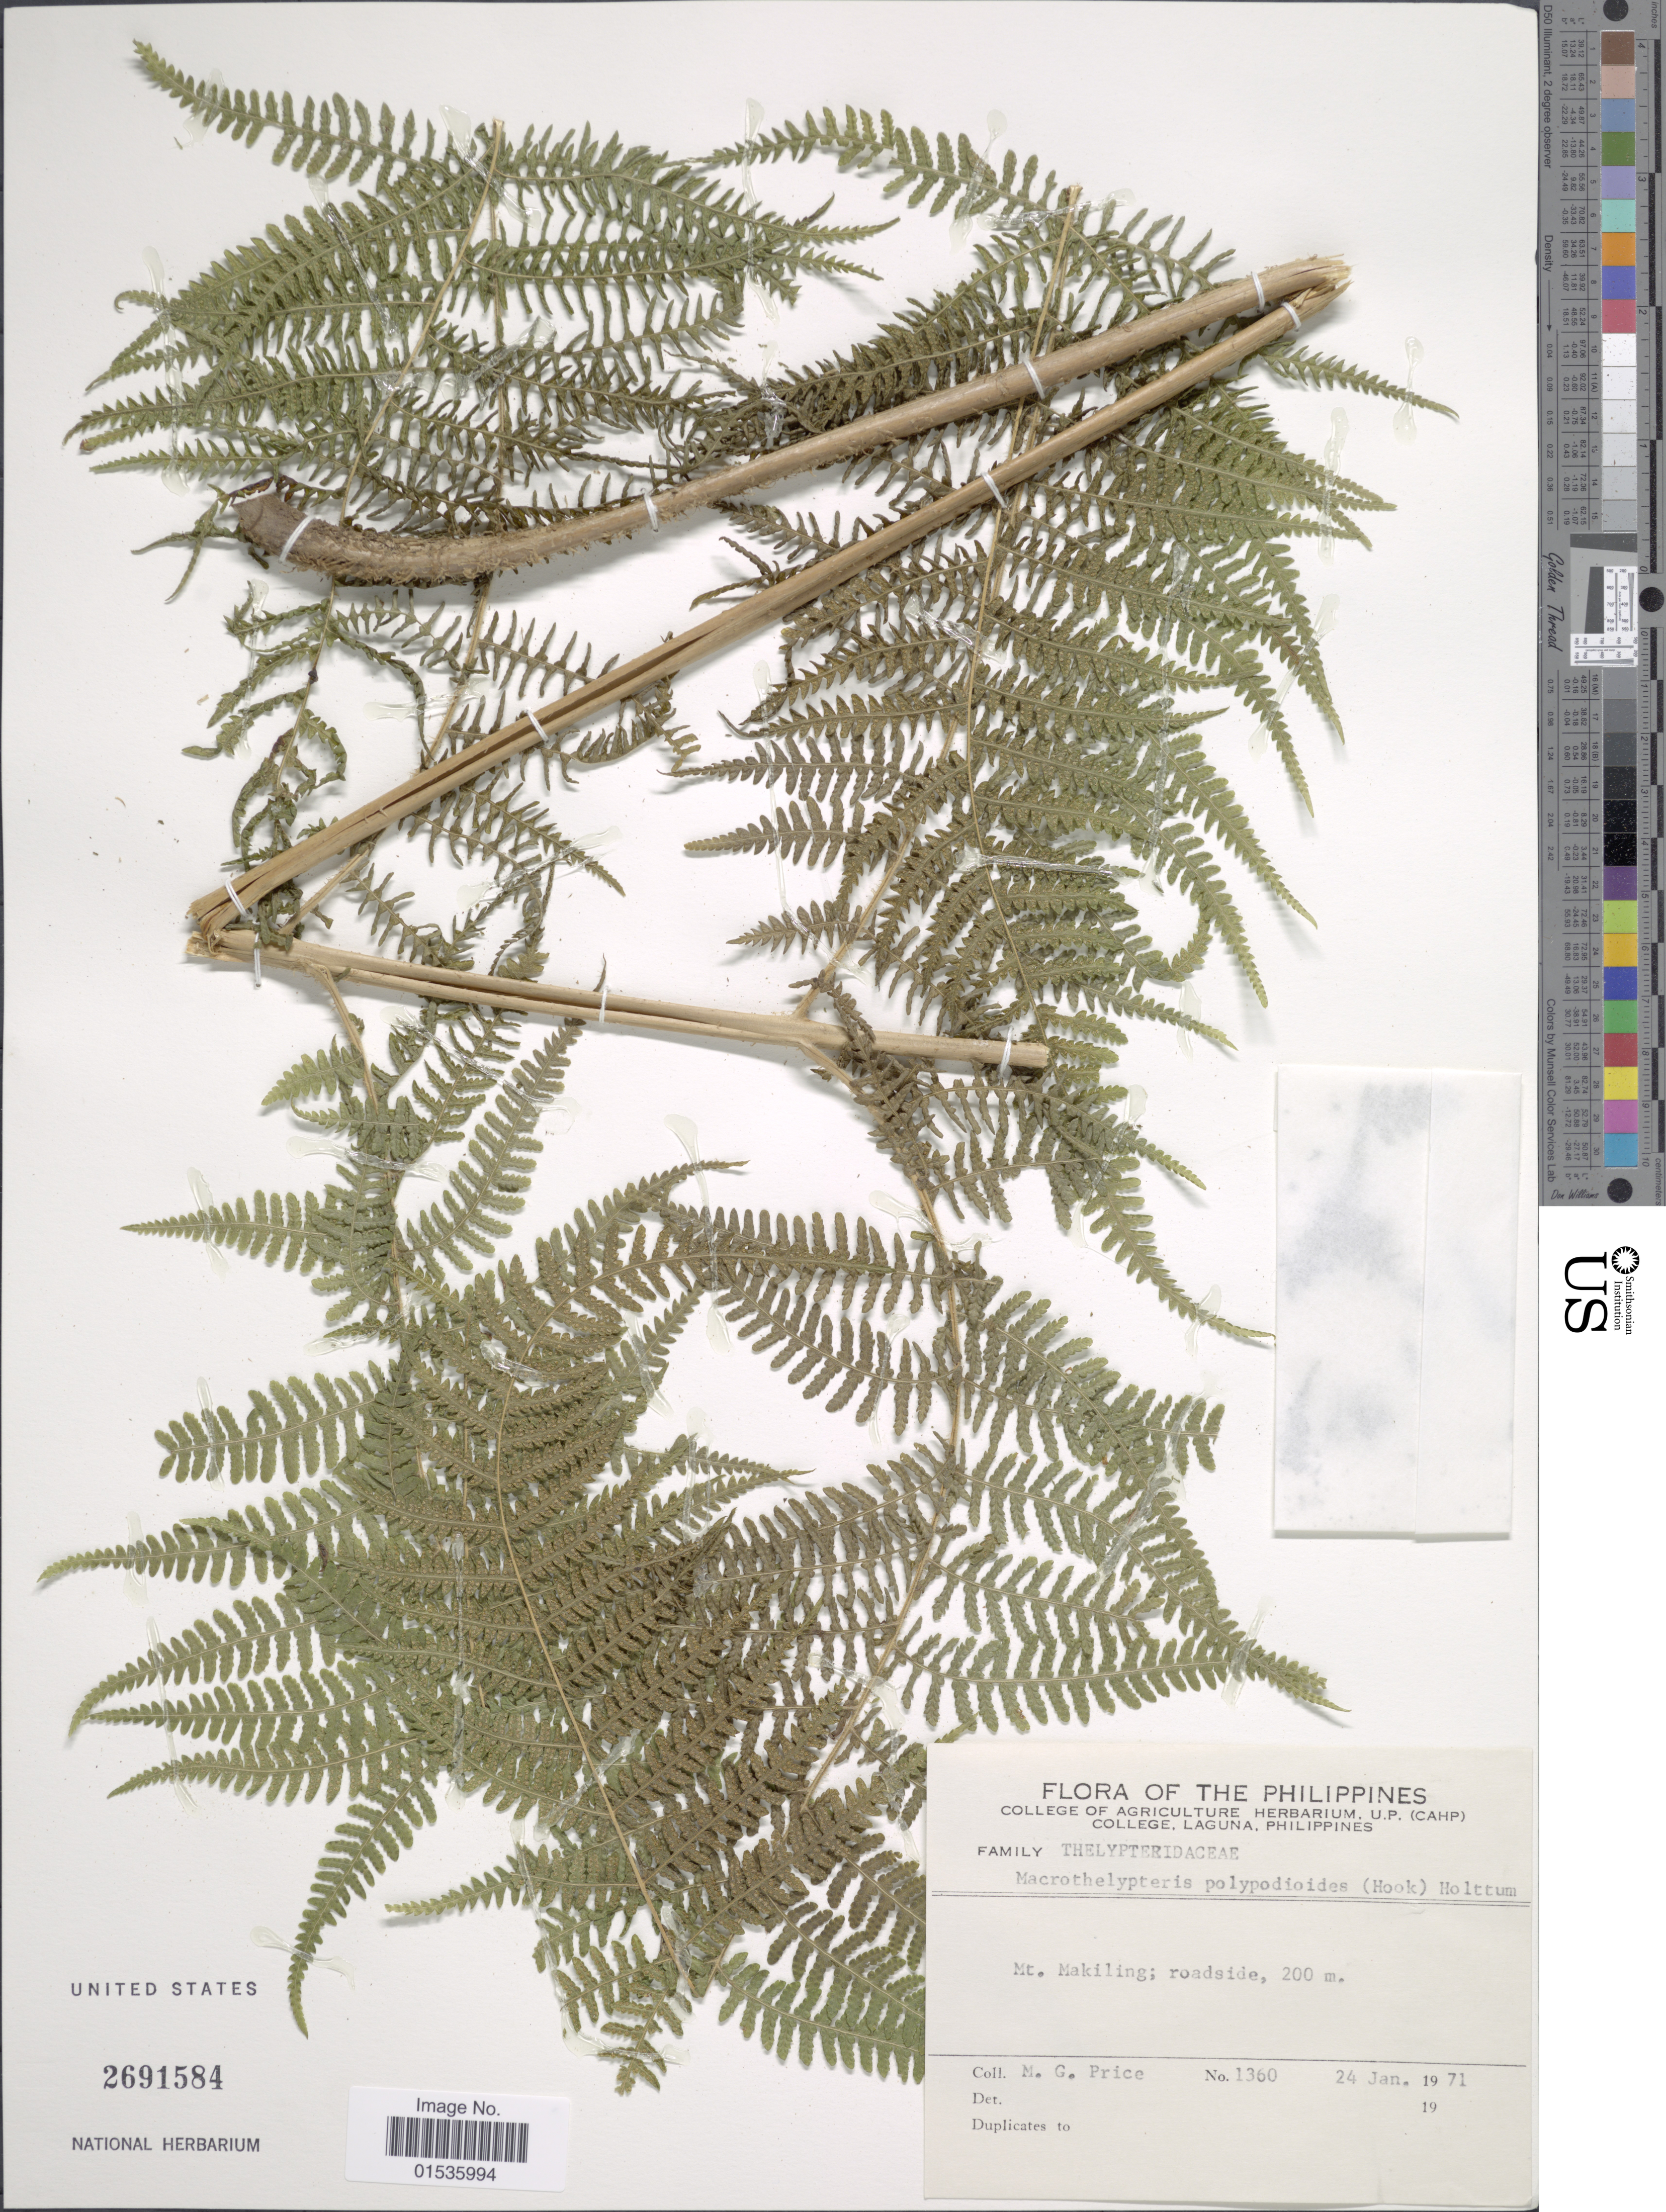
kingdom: Plantae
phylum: Tracheophyta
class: Polypodiopsida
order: Polypodiales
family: Thelypteridaceae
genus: Macrothelypteris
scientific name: Macrothelypteris polypodioides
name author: (Hook.) Holttum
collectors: M. G. Price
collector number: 1360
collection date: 1971-01-24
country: Philippines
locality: Philippines, Mt. Maliling; roadside.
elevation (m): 200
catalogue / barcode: US 2691584